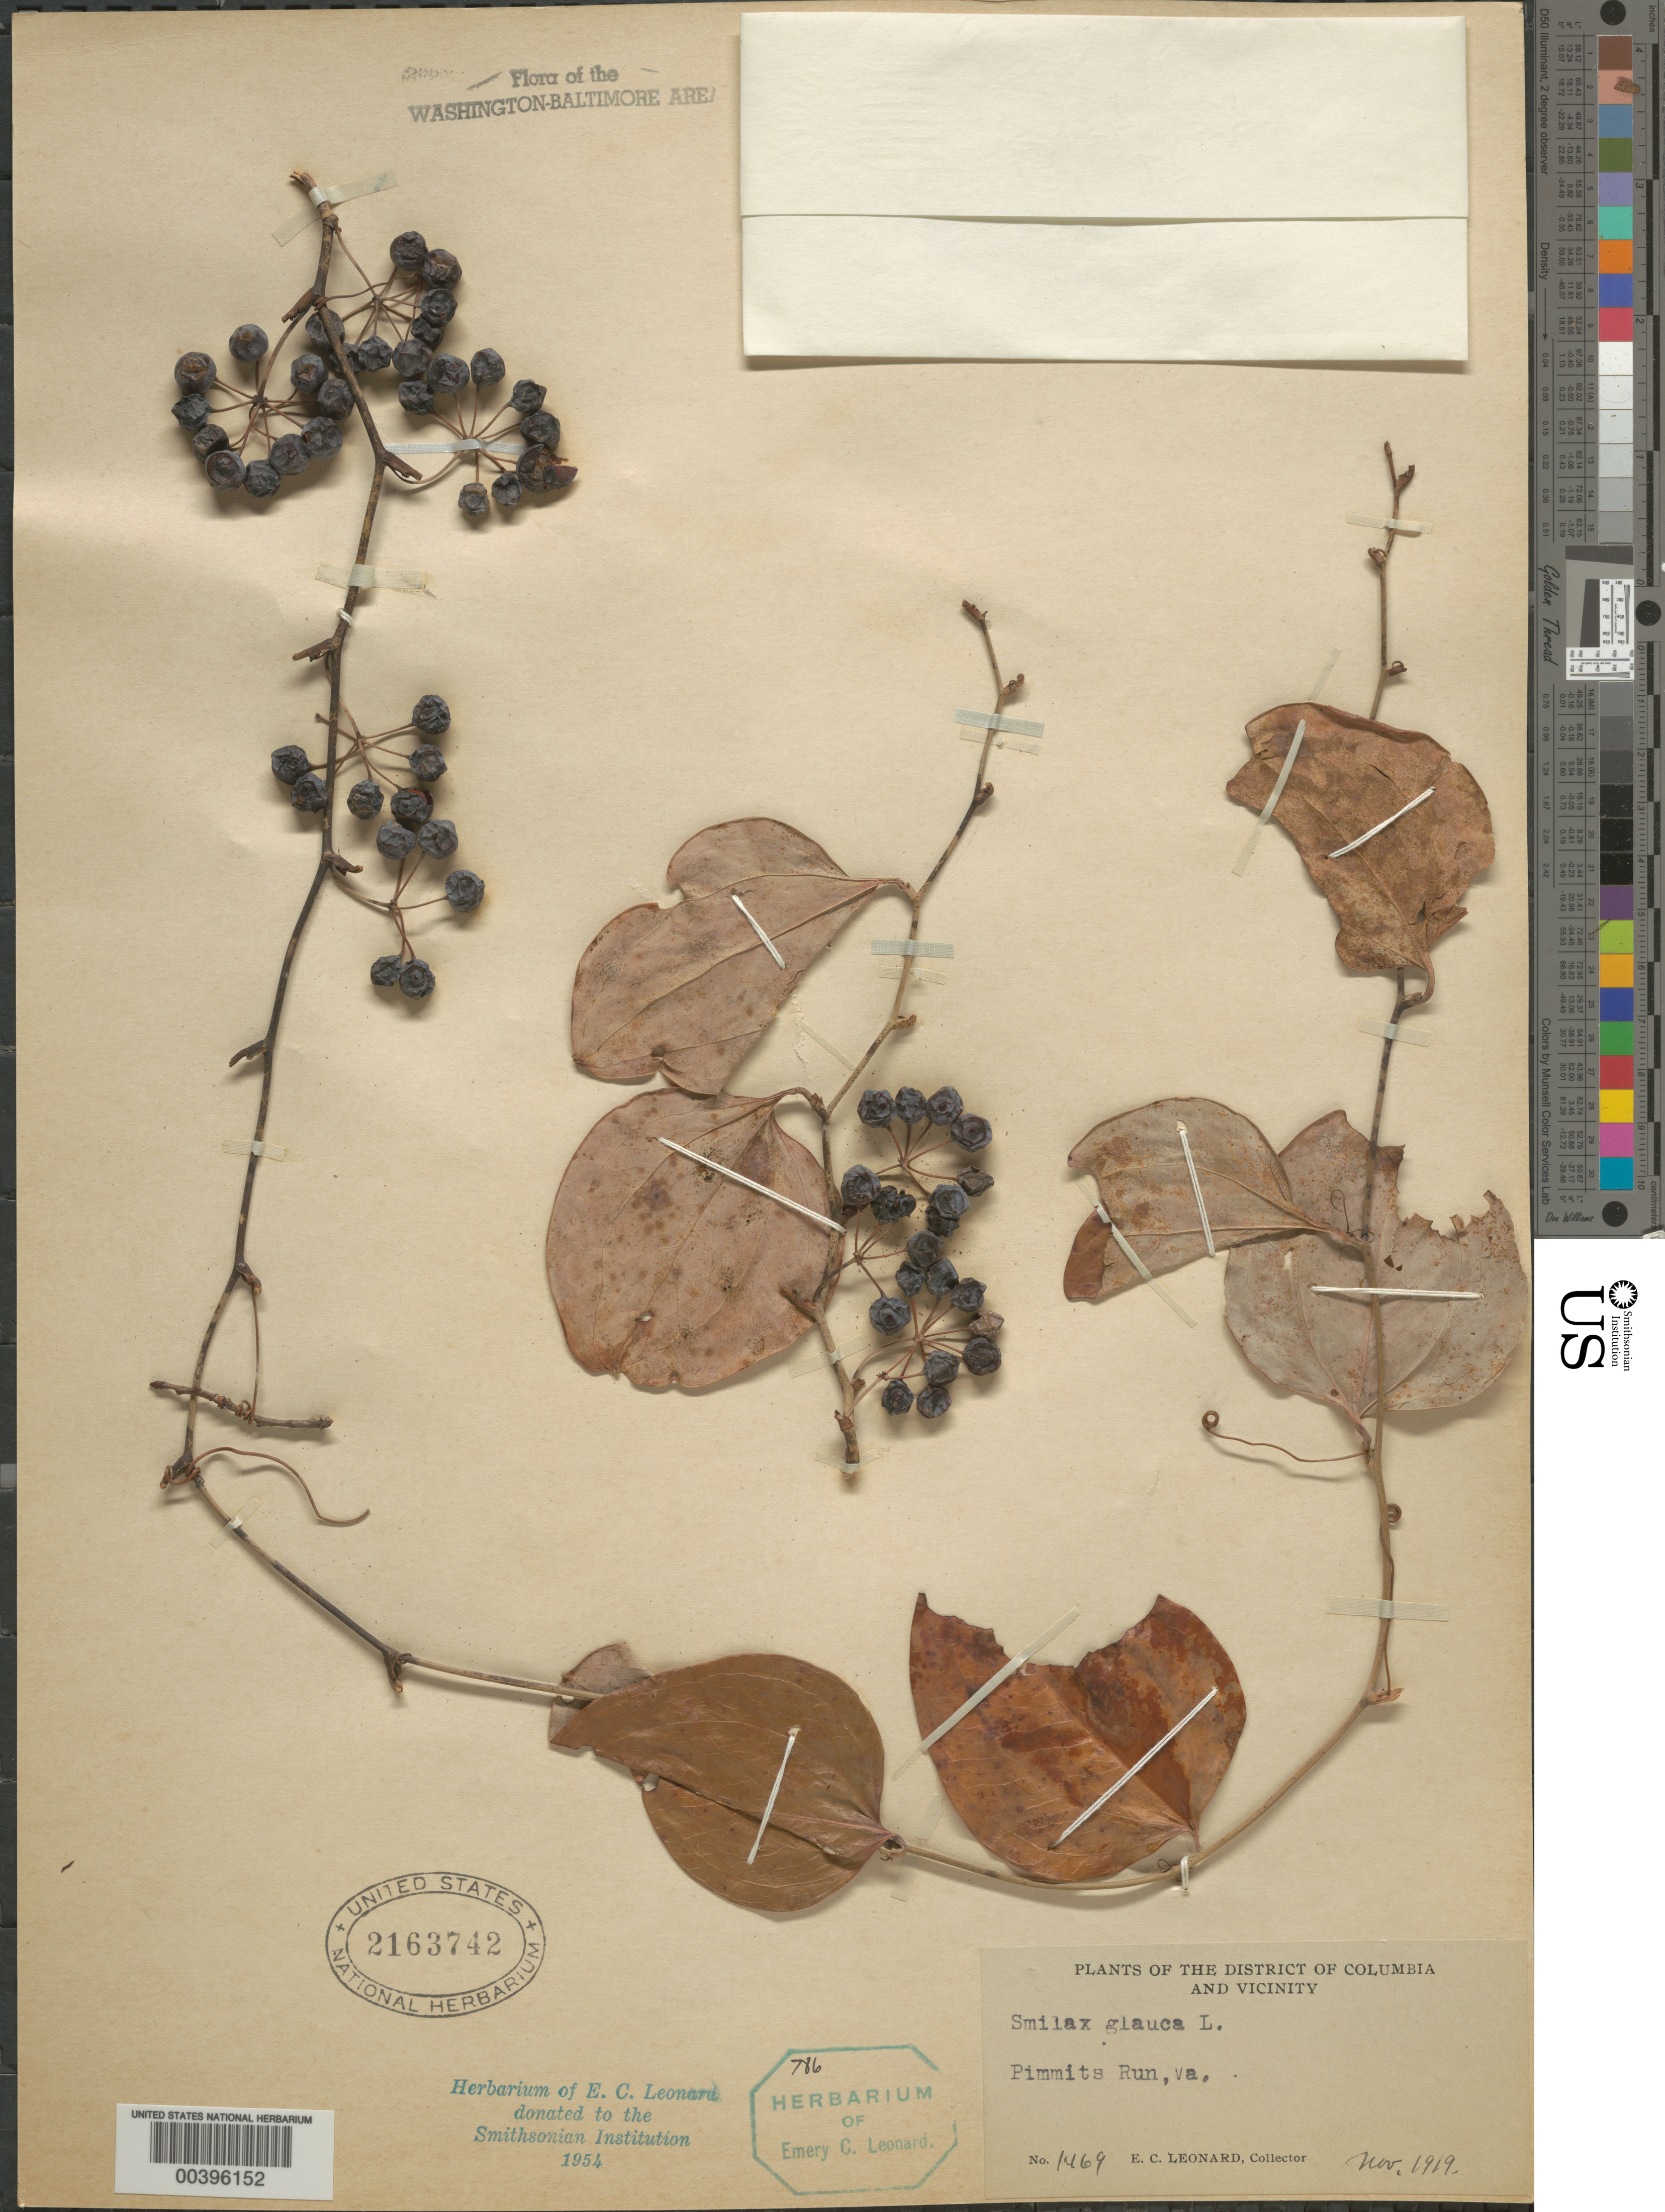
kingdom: Plantae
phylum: Tracheophyta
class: Liliopsida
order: Liliales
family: Smilacaceae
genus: Smilax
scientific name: Smilax glauca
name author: Walter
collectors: E. C. Leonard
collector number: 1469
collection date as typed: Nov 1919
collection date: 1919-11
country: United States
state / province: Virginia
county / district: Fairfax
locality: Pimmits Run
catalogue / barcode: US 2163742